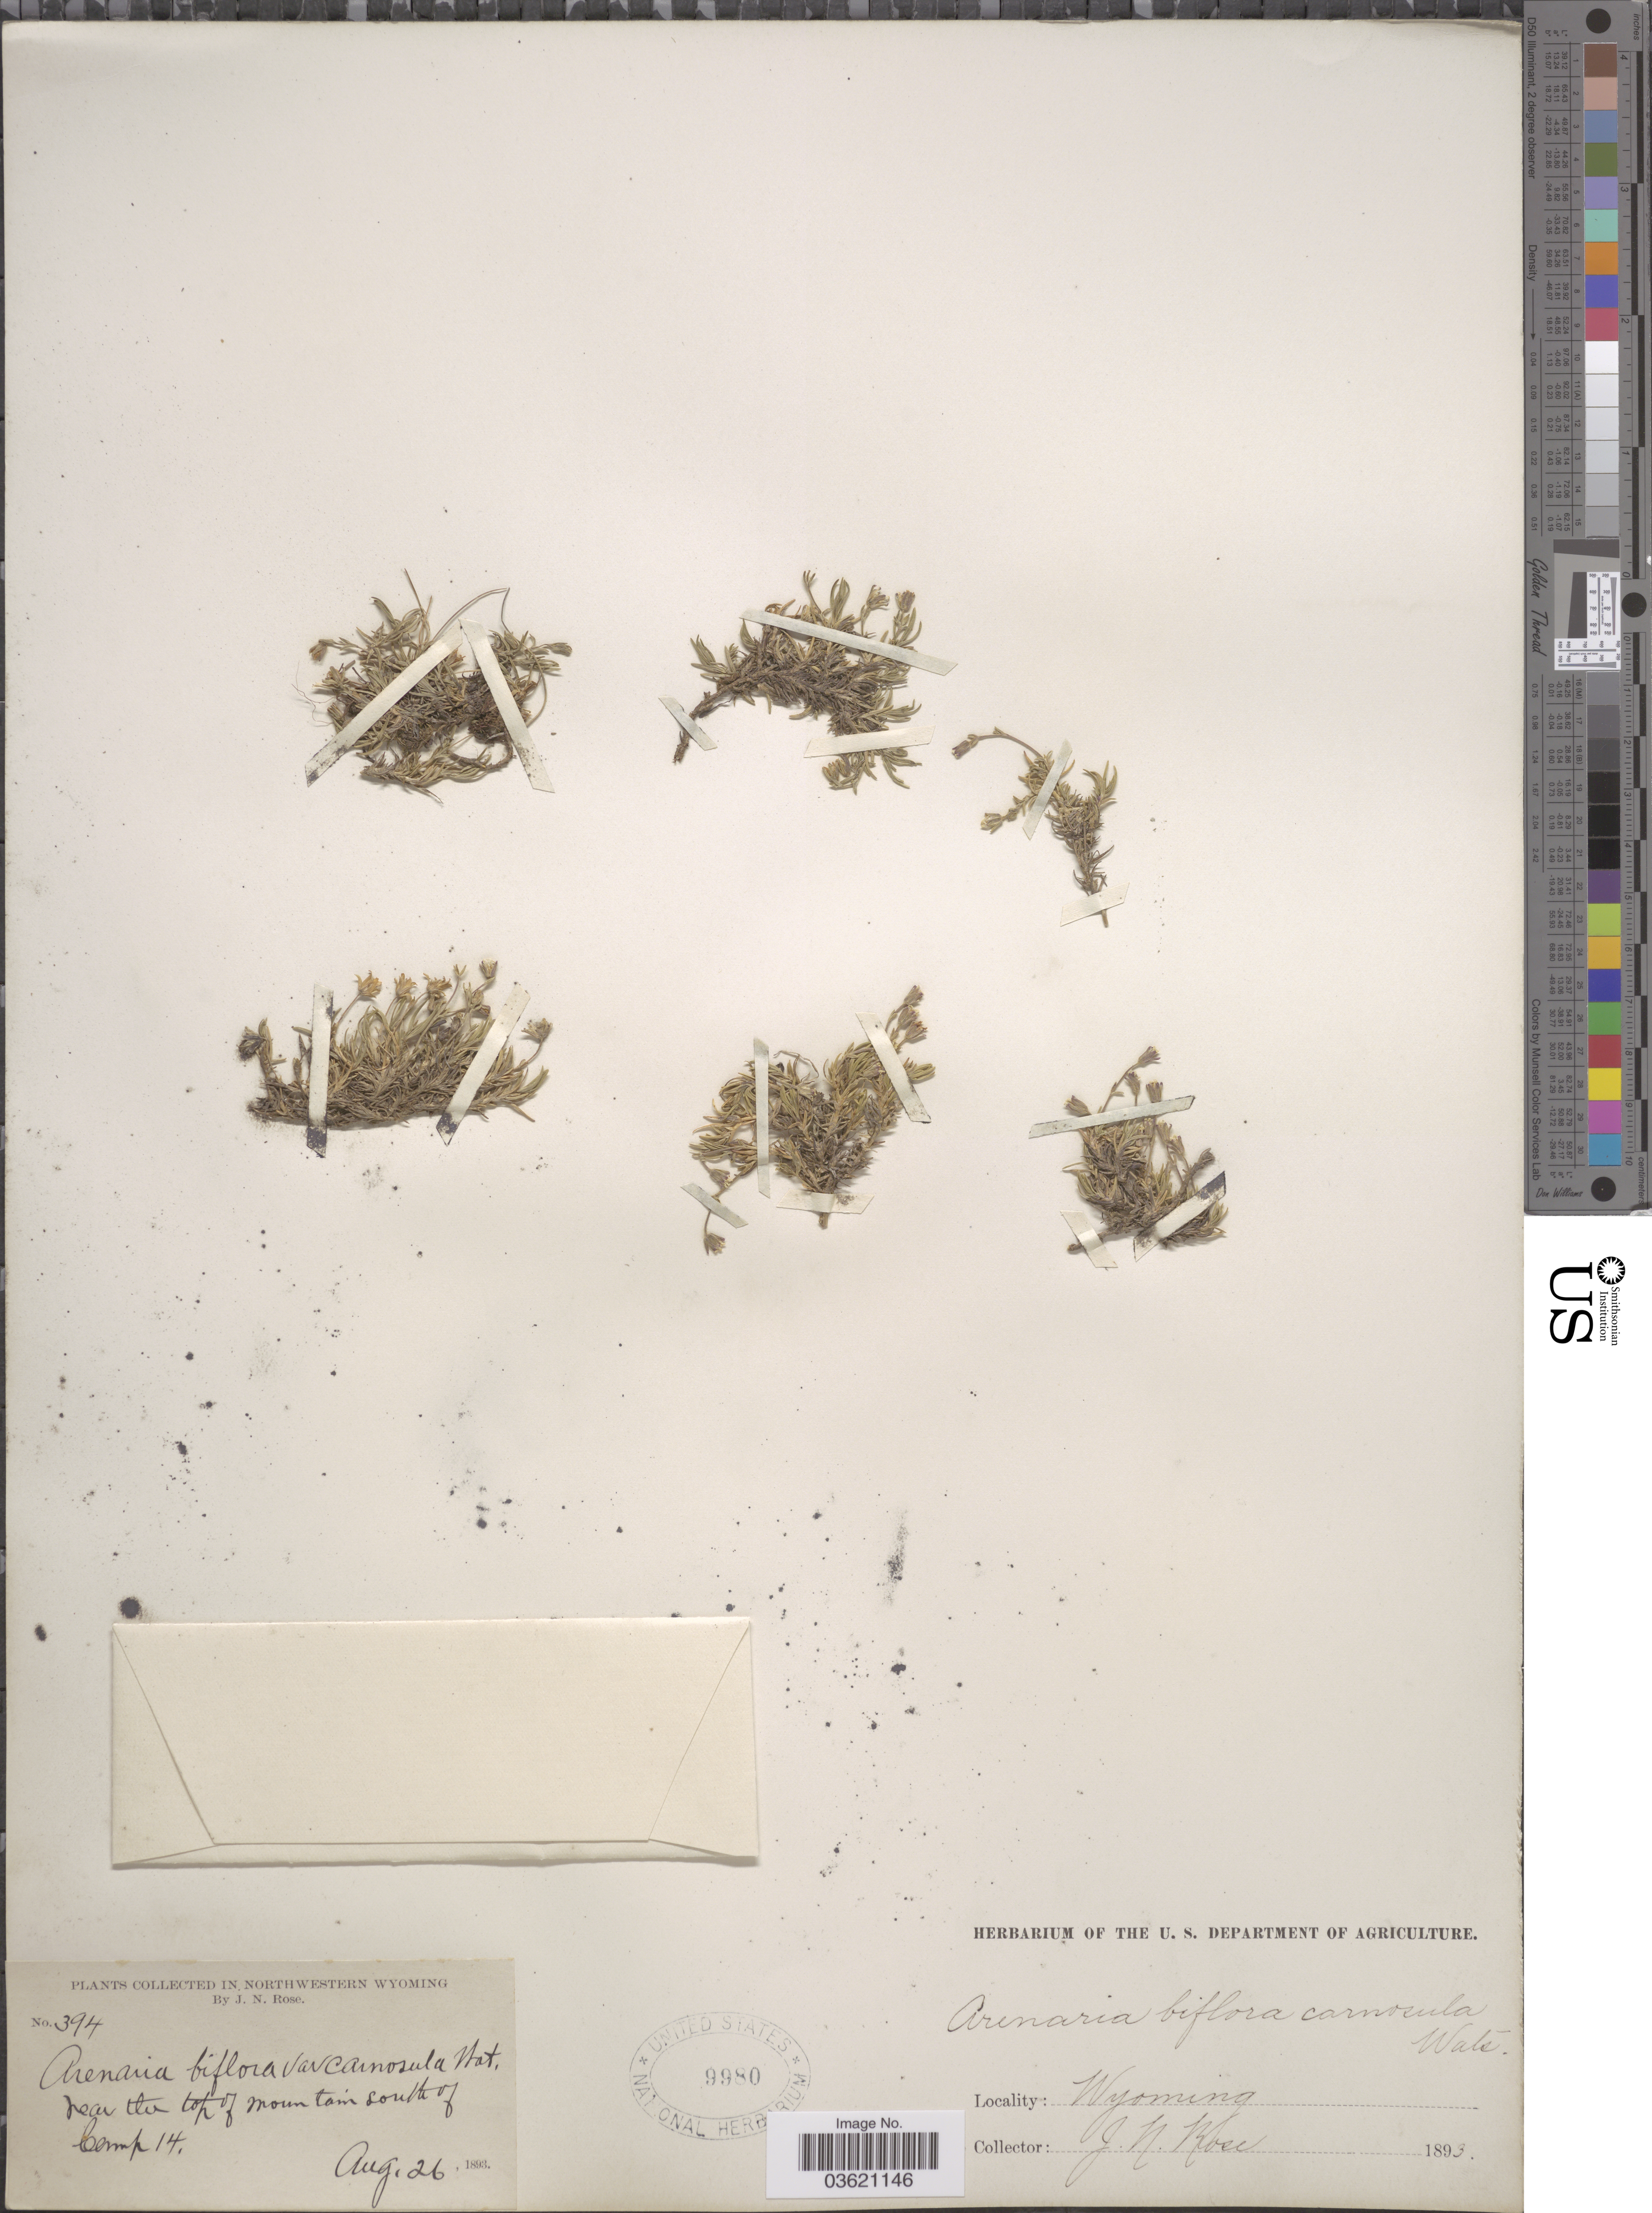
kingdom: Plantae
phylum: Tracheophyta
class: Magnoliopsida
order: Caryophyllales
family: Caryophyllaceae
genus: Cherleria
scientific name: Cherleria biflora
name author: (L.) A.J. Moore & Dillenb.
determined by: Strong, M. T., (US), Smithsonian Institution - National Museum of Natural History (UNITED STATES)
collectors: J. N. Rose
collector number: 394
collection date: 1893-08-26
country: United States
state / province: Wyoming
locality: Northwestern Wyoming. Near the top of mountain south of Camp 14.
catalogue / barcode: US 9980